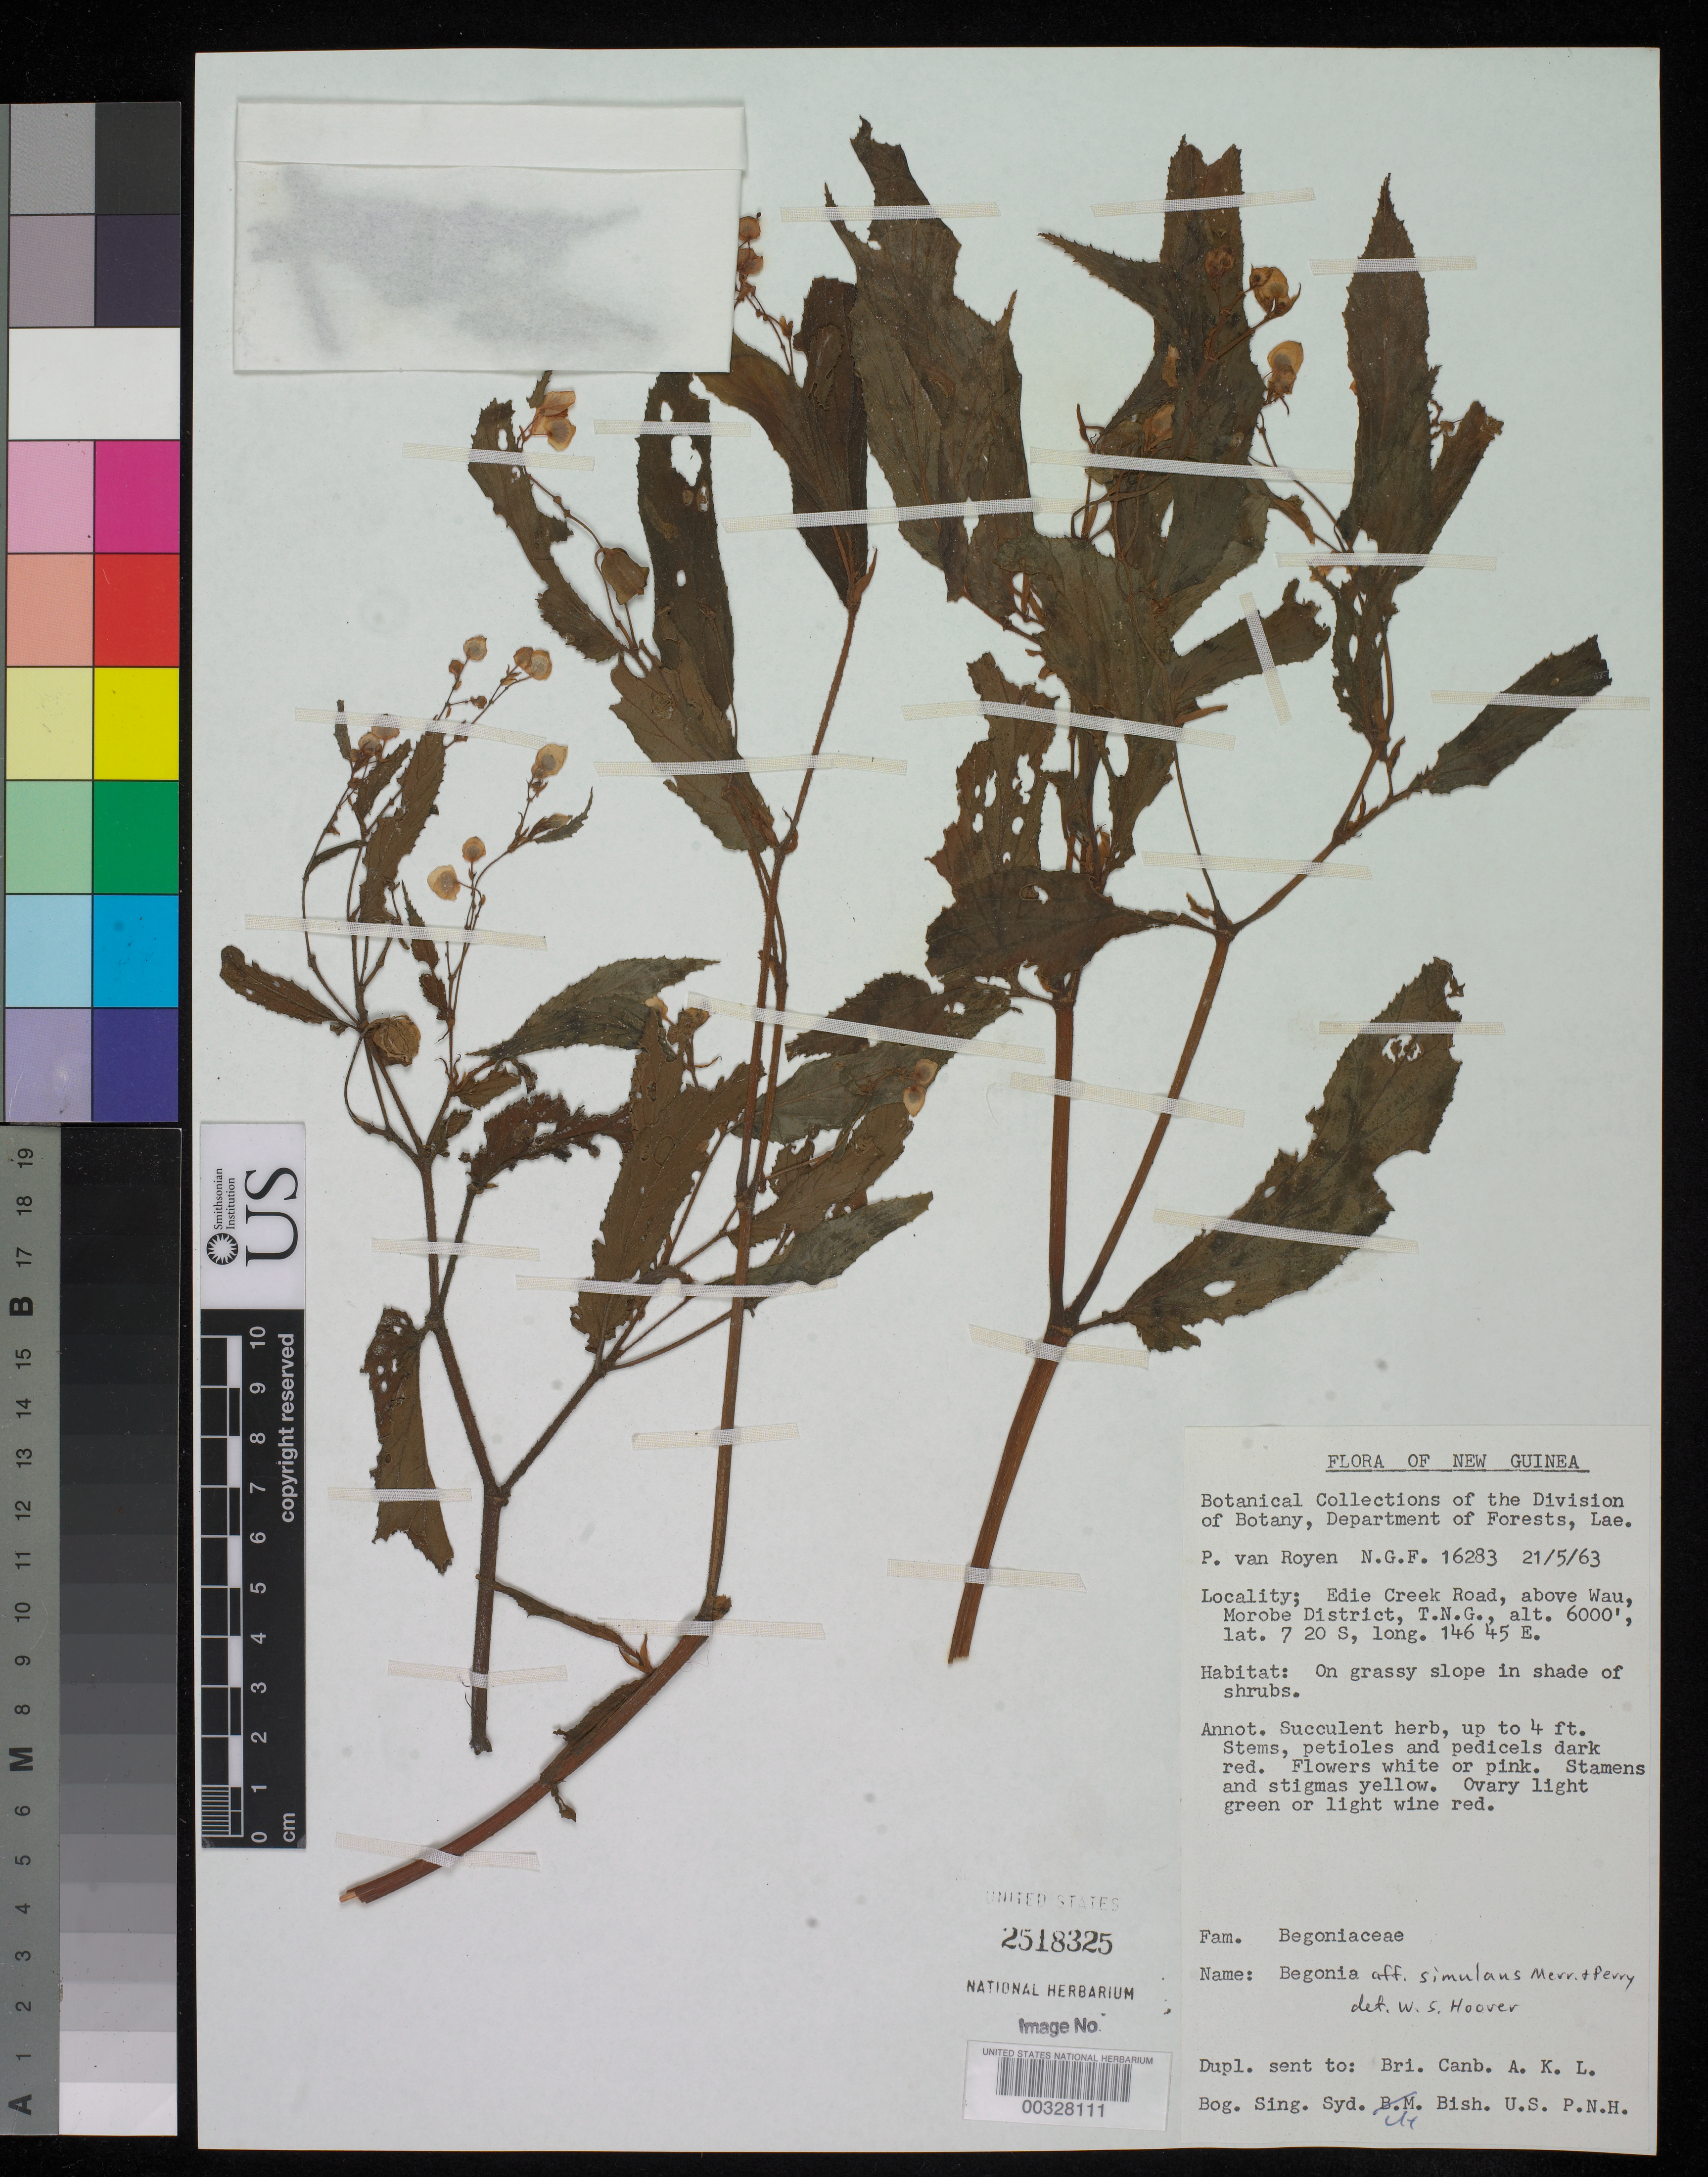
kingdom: Plantae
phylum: Tracheophyta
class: Magnoliopsida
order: Cucurbitales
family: Begoniaceae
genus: Begonia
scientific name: Begonia simulans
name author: Merr. & L.M. Perry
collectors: P. van Royen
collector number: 16283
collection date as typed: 21 May 1963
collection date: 1963-05-21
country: Papua New Guinea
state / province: Morobe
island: New Guinea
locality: Edie creek road, abobe wau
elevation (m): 1829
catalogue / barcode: US 2518325